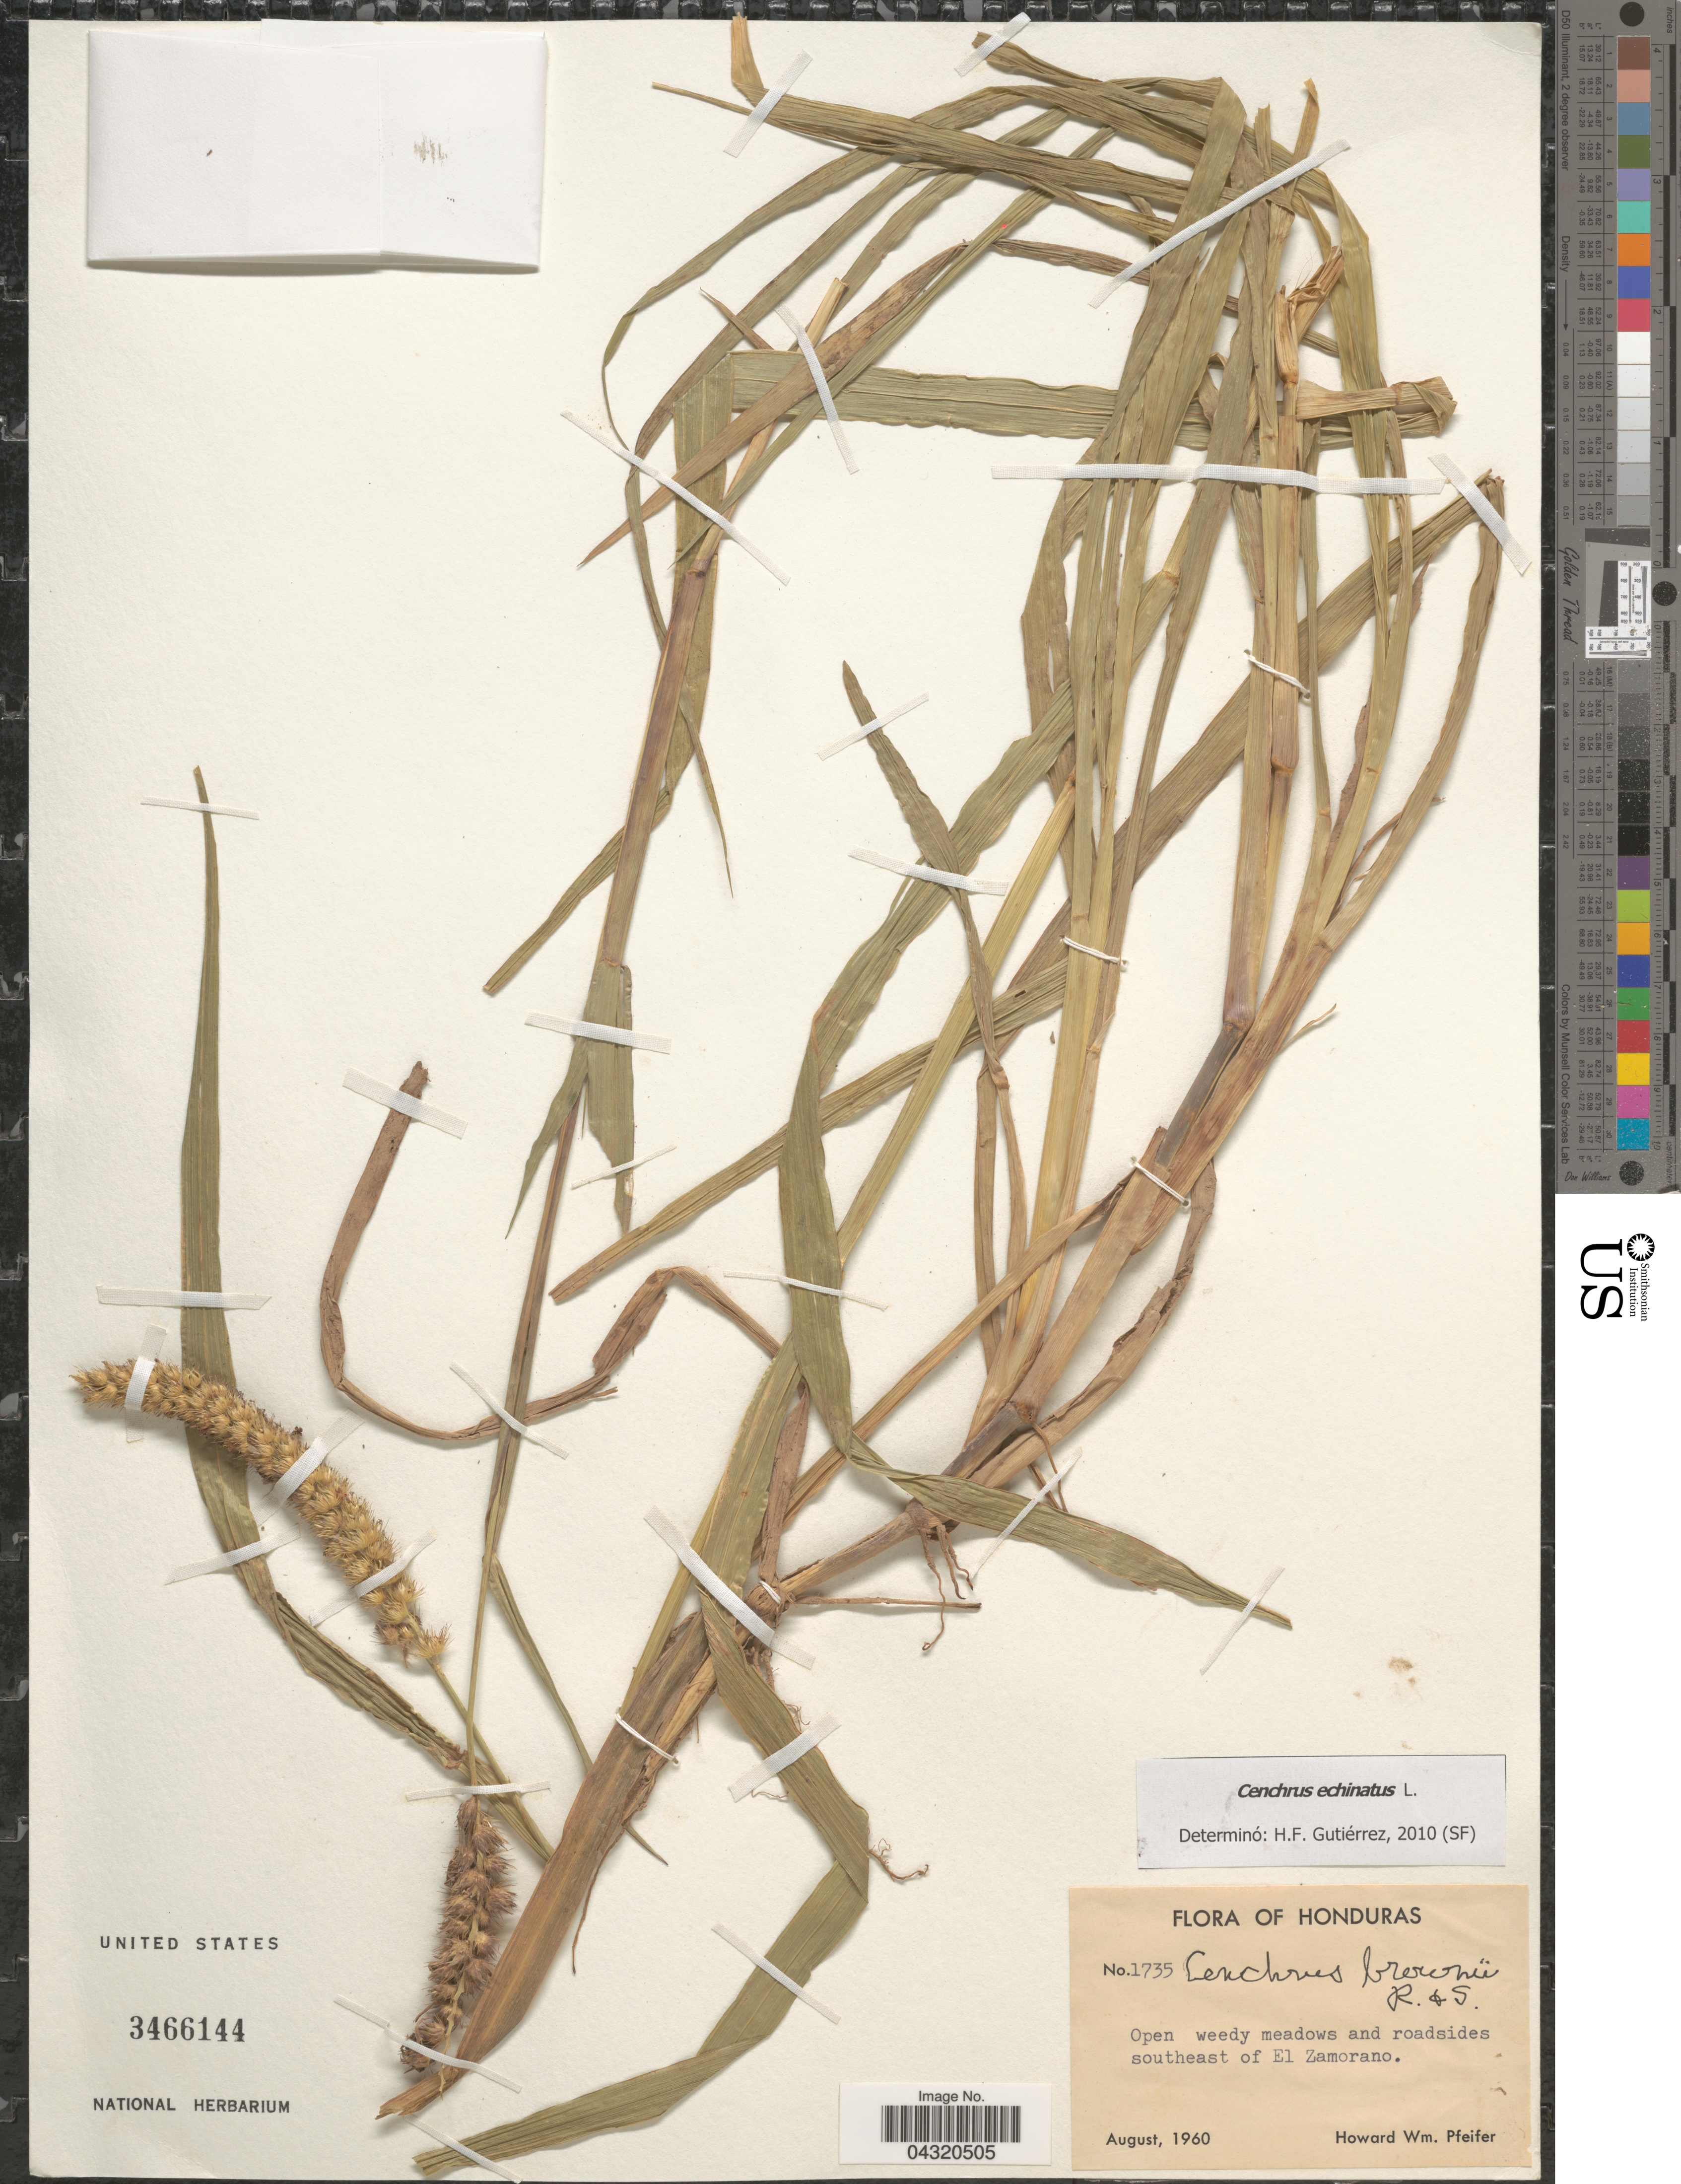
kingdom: Plantae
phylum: Tracheophyta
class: Liliopsida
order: Poales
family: Poaceae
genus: Cenchrus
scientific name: Cenchrus echinatus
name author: L.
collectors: H. W. Pfeifer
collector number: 1735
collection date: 1960-08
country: Honduras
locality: Open weedy meadows and roadsides southeast of El Zamorano.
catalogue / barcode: US 3466144